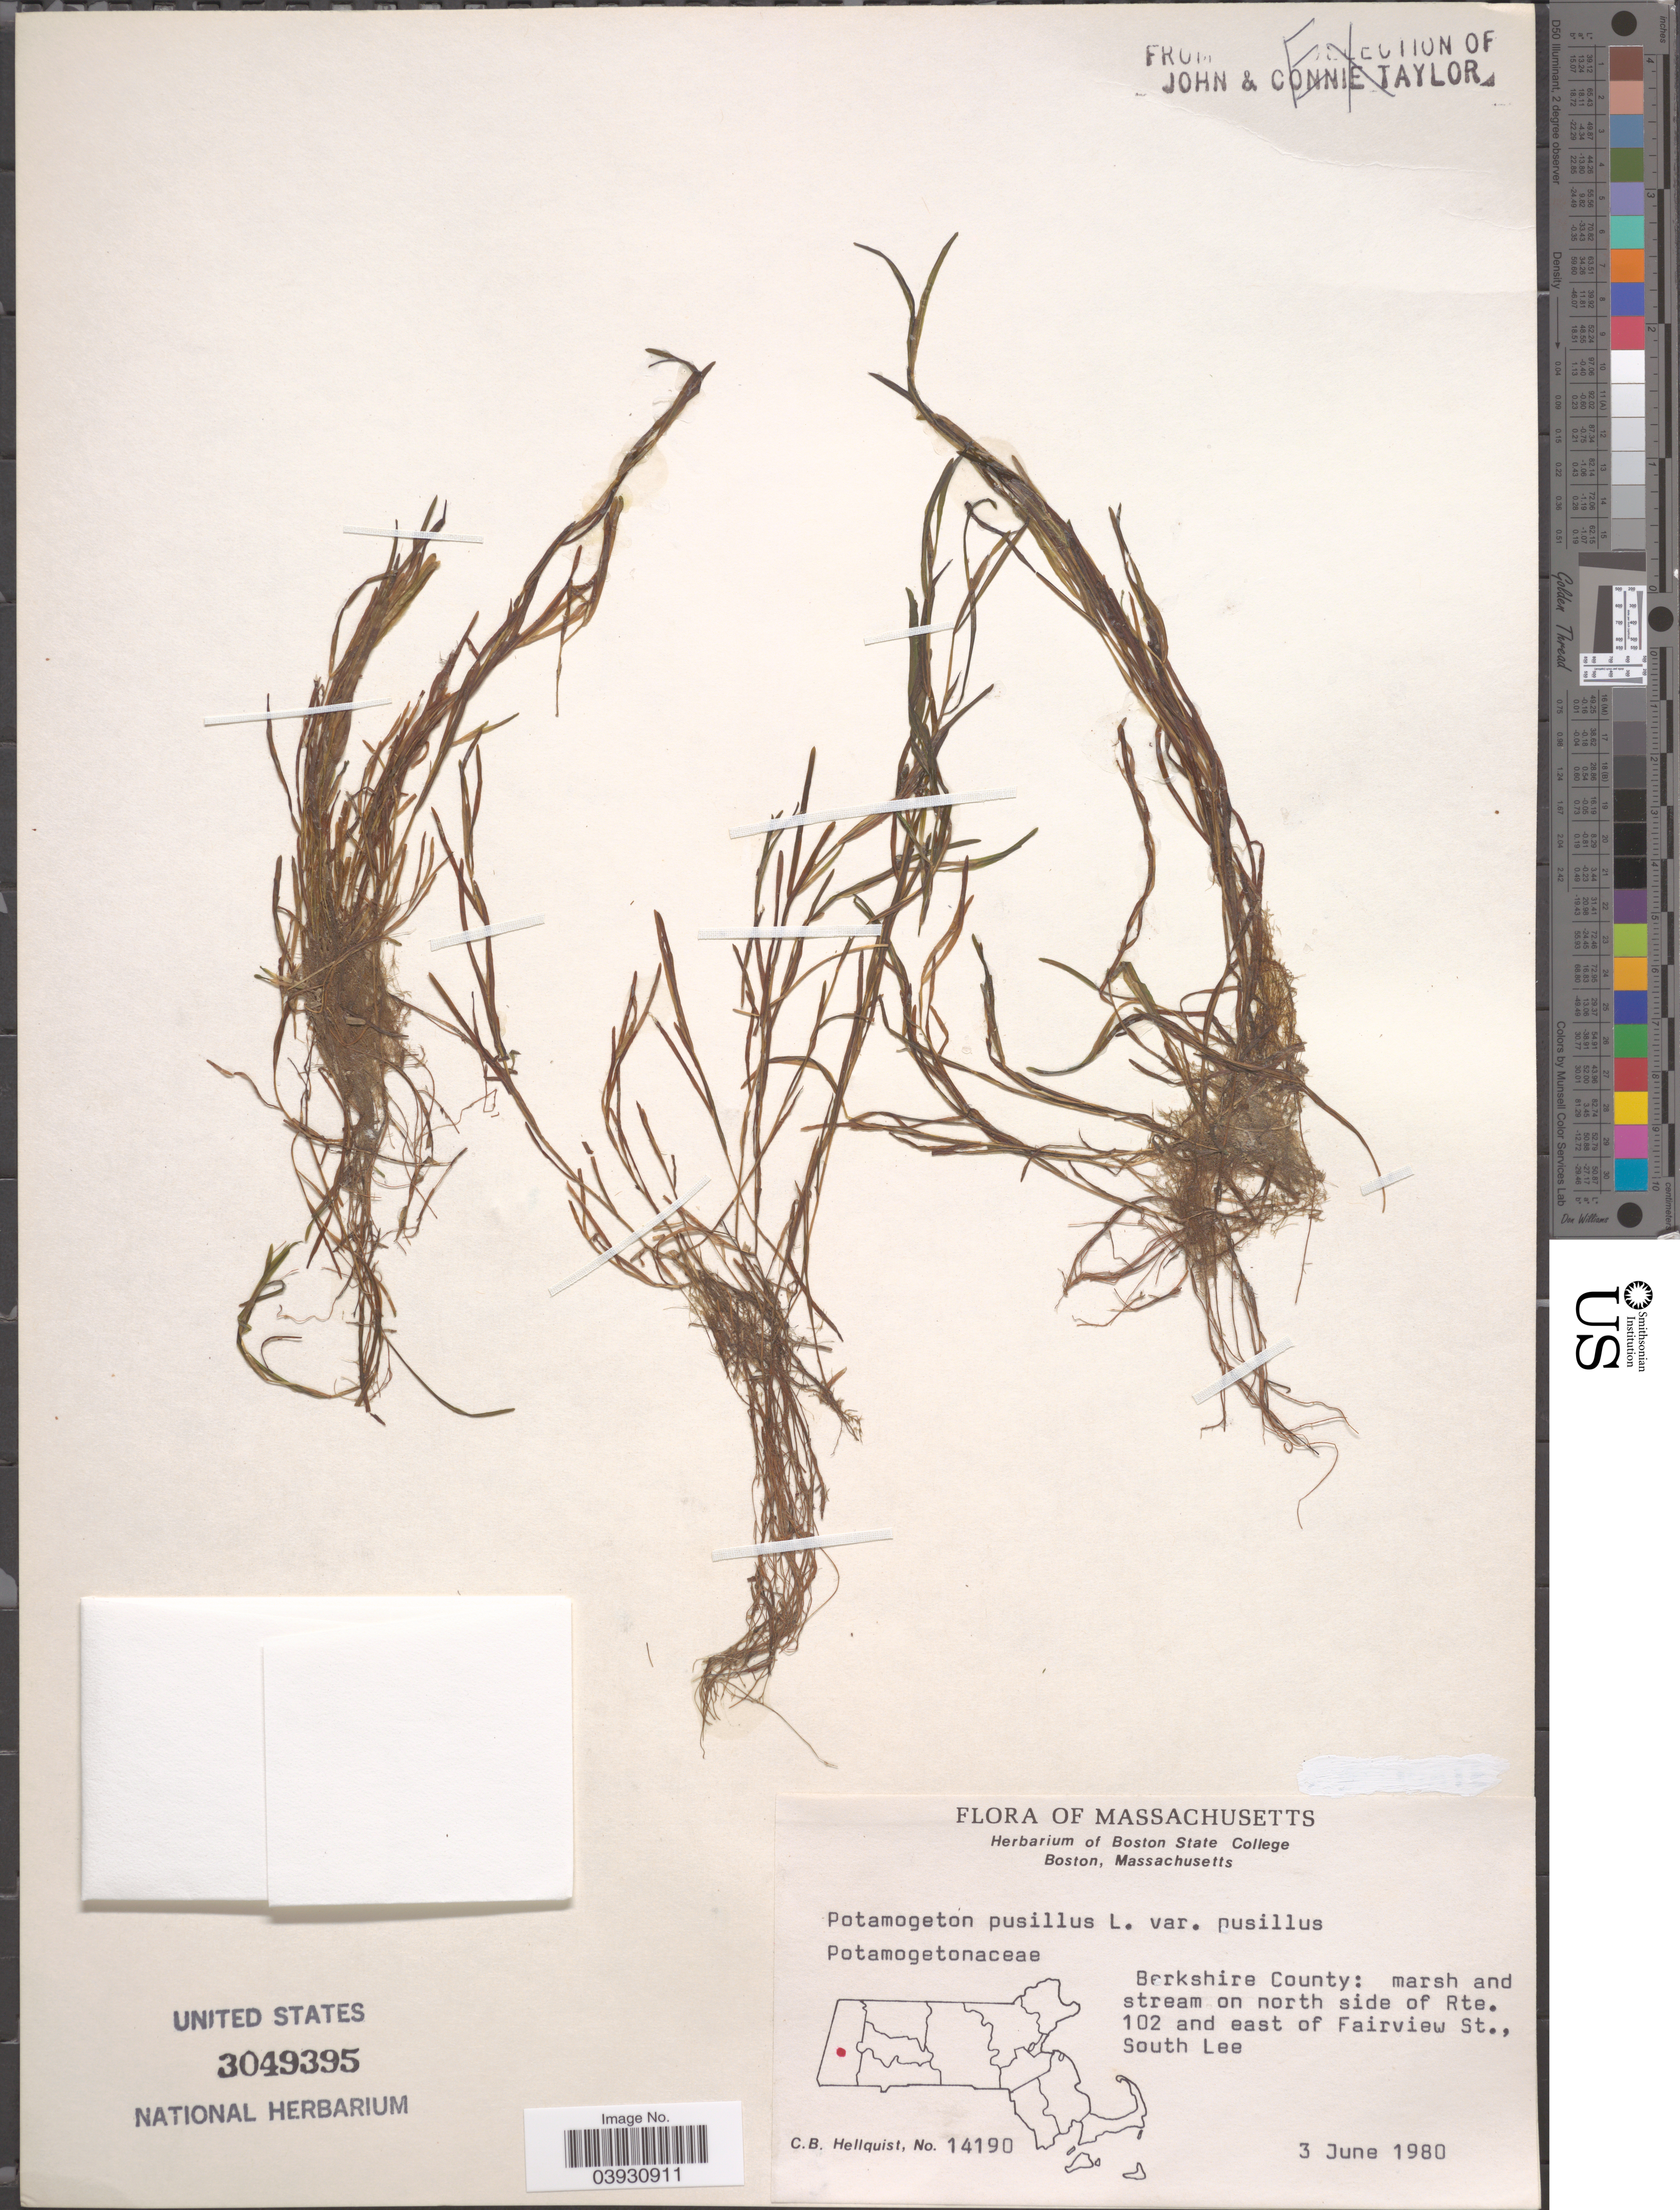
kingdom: Plantae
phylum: Tracheophyta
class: Liliopsida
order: Alismatales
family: Potamogetonaceae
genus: Potamogeton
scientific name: Potamogeton pusillus var. pusillus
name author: L.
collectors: C. Hellquist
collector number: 14190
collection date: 1980-06-03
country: United States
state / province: Massachusetts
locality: Berkshire County: marsh and stream on north side of Rte. 102 and east of Fairview St., South Lee.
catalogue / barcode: US 3049395